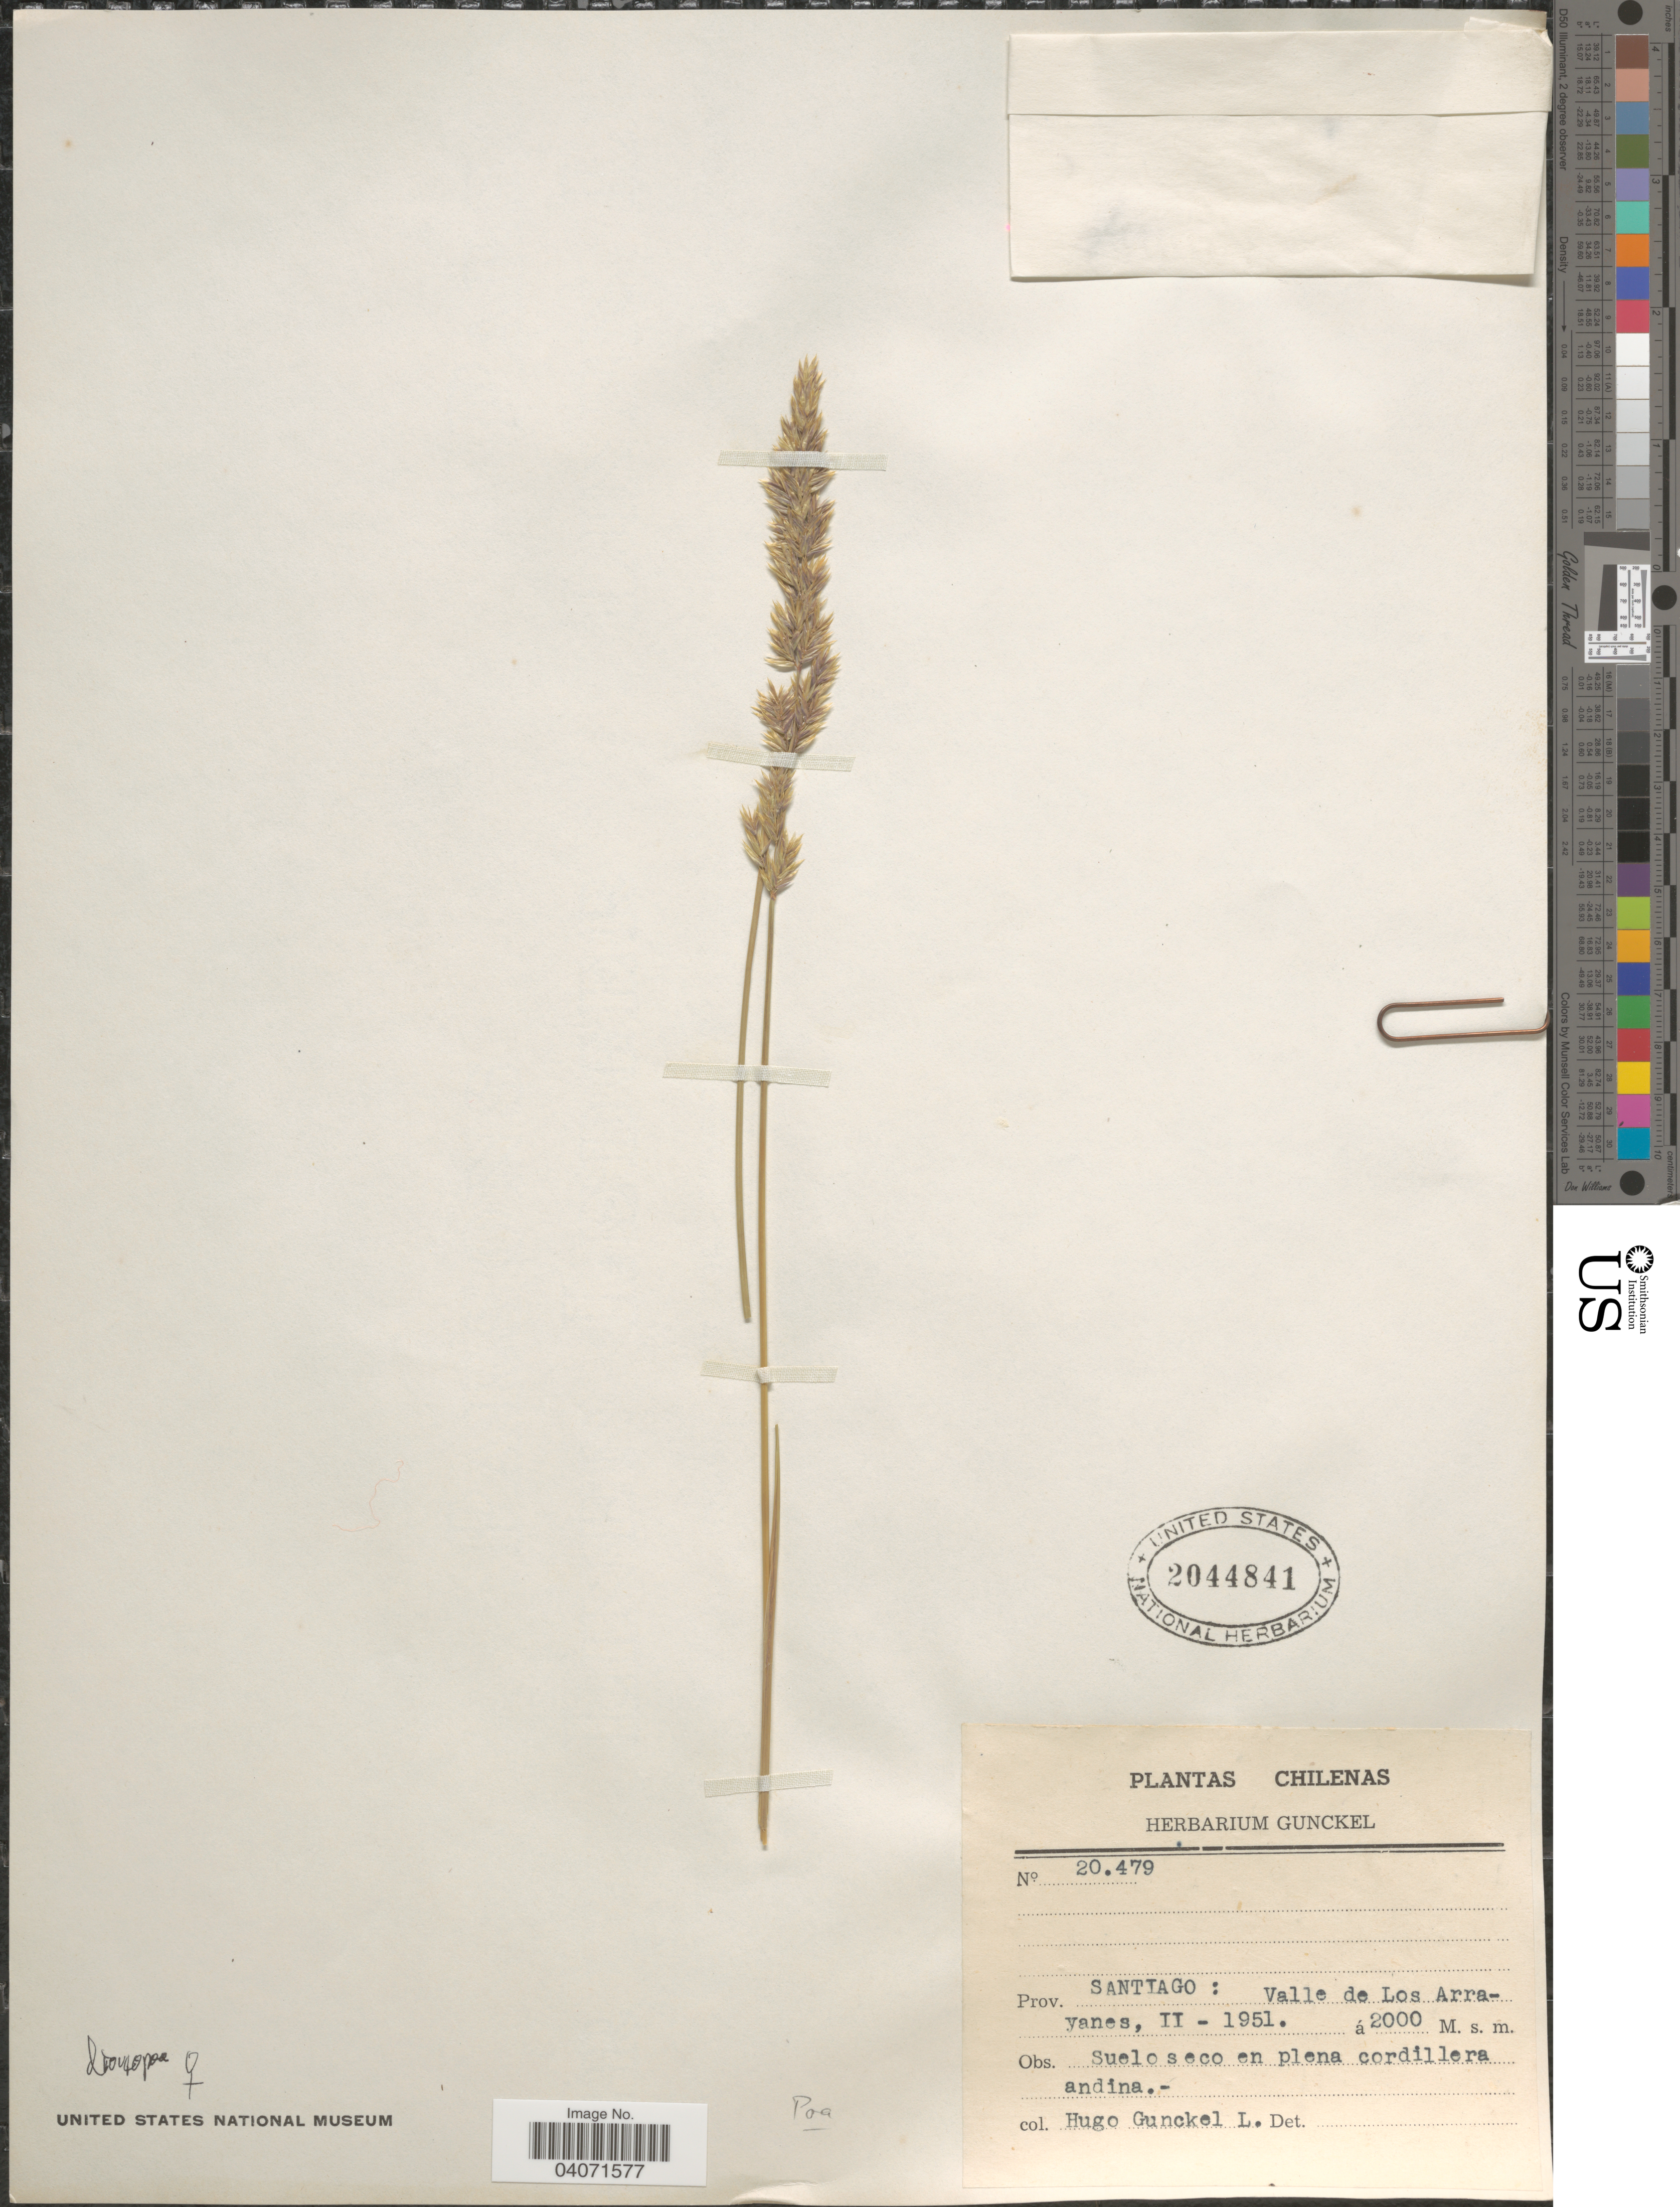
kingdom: Plantae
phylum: Tracheophyta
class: Liliopsida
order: Poales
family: Poaceae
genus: Poa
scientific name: Poa sp.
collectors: H. Gunckel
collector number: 20479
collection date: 1951-02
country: Chile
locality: Prov. Santiago: Valle de Los Arrayanes.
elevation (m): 2000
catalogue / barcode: US 2044841